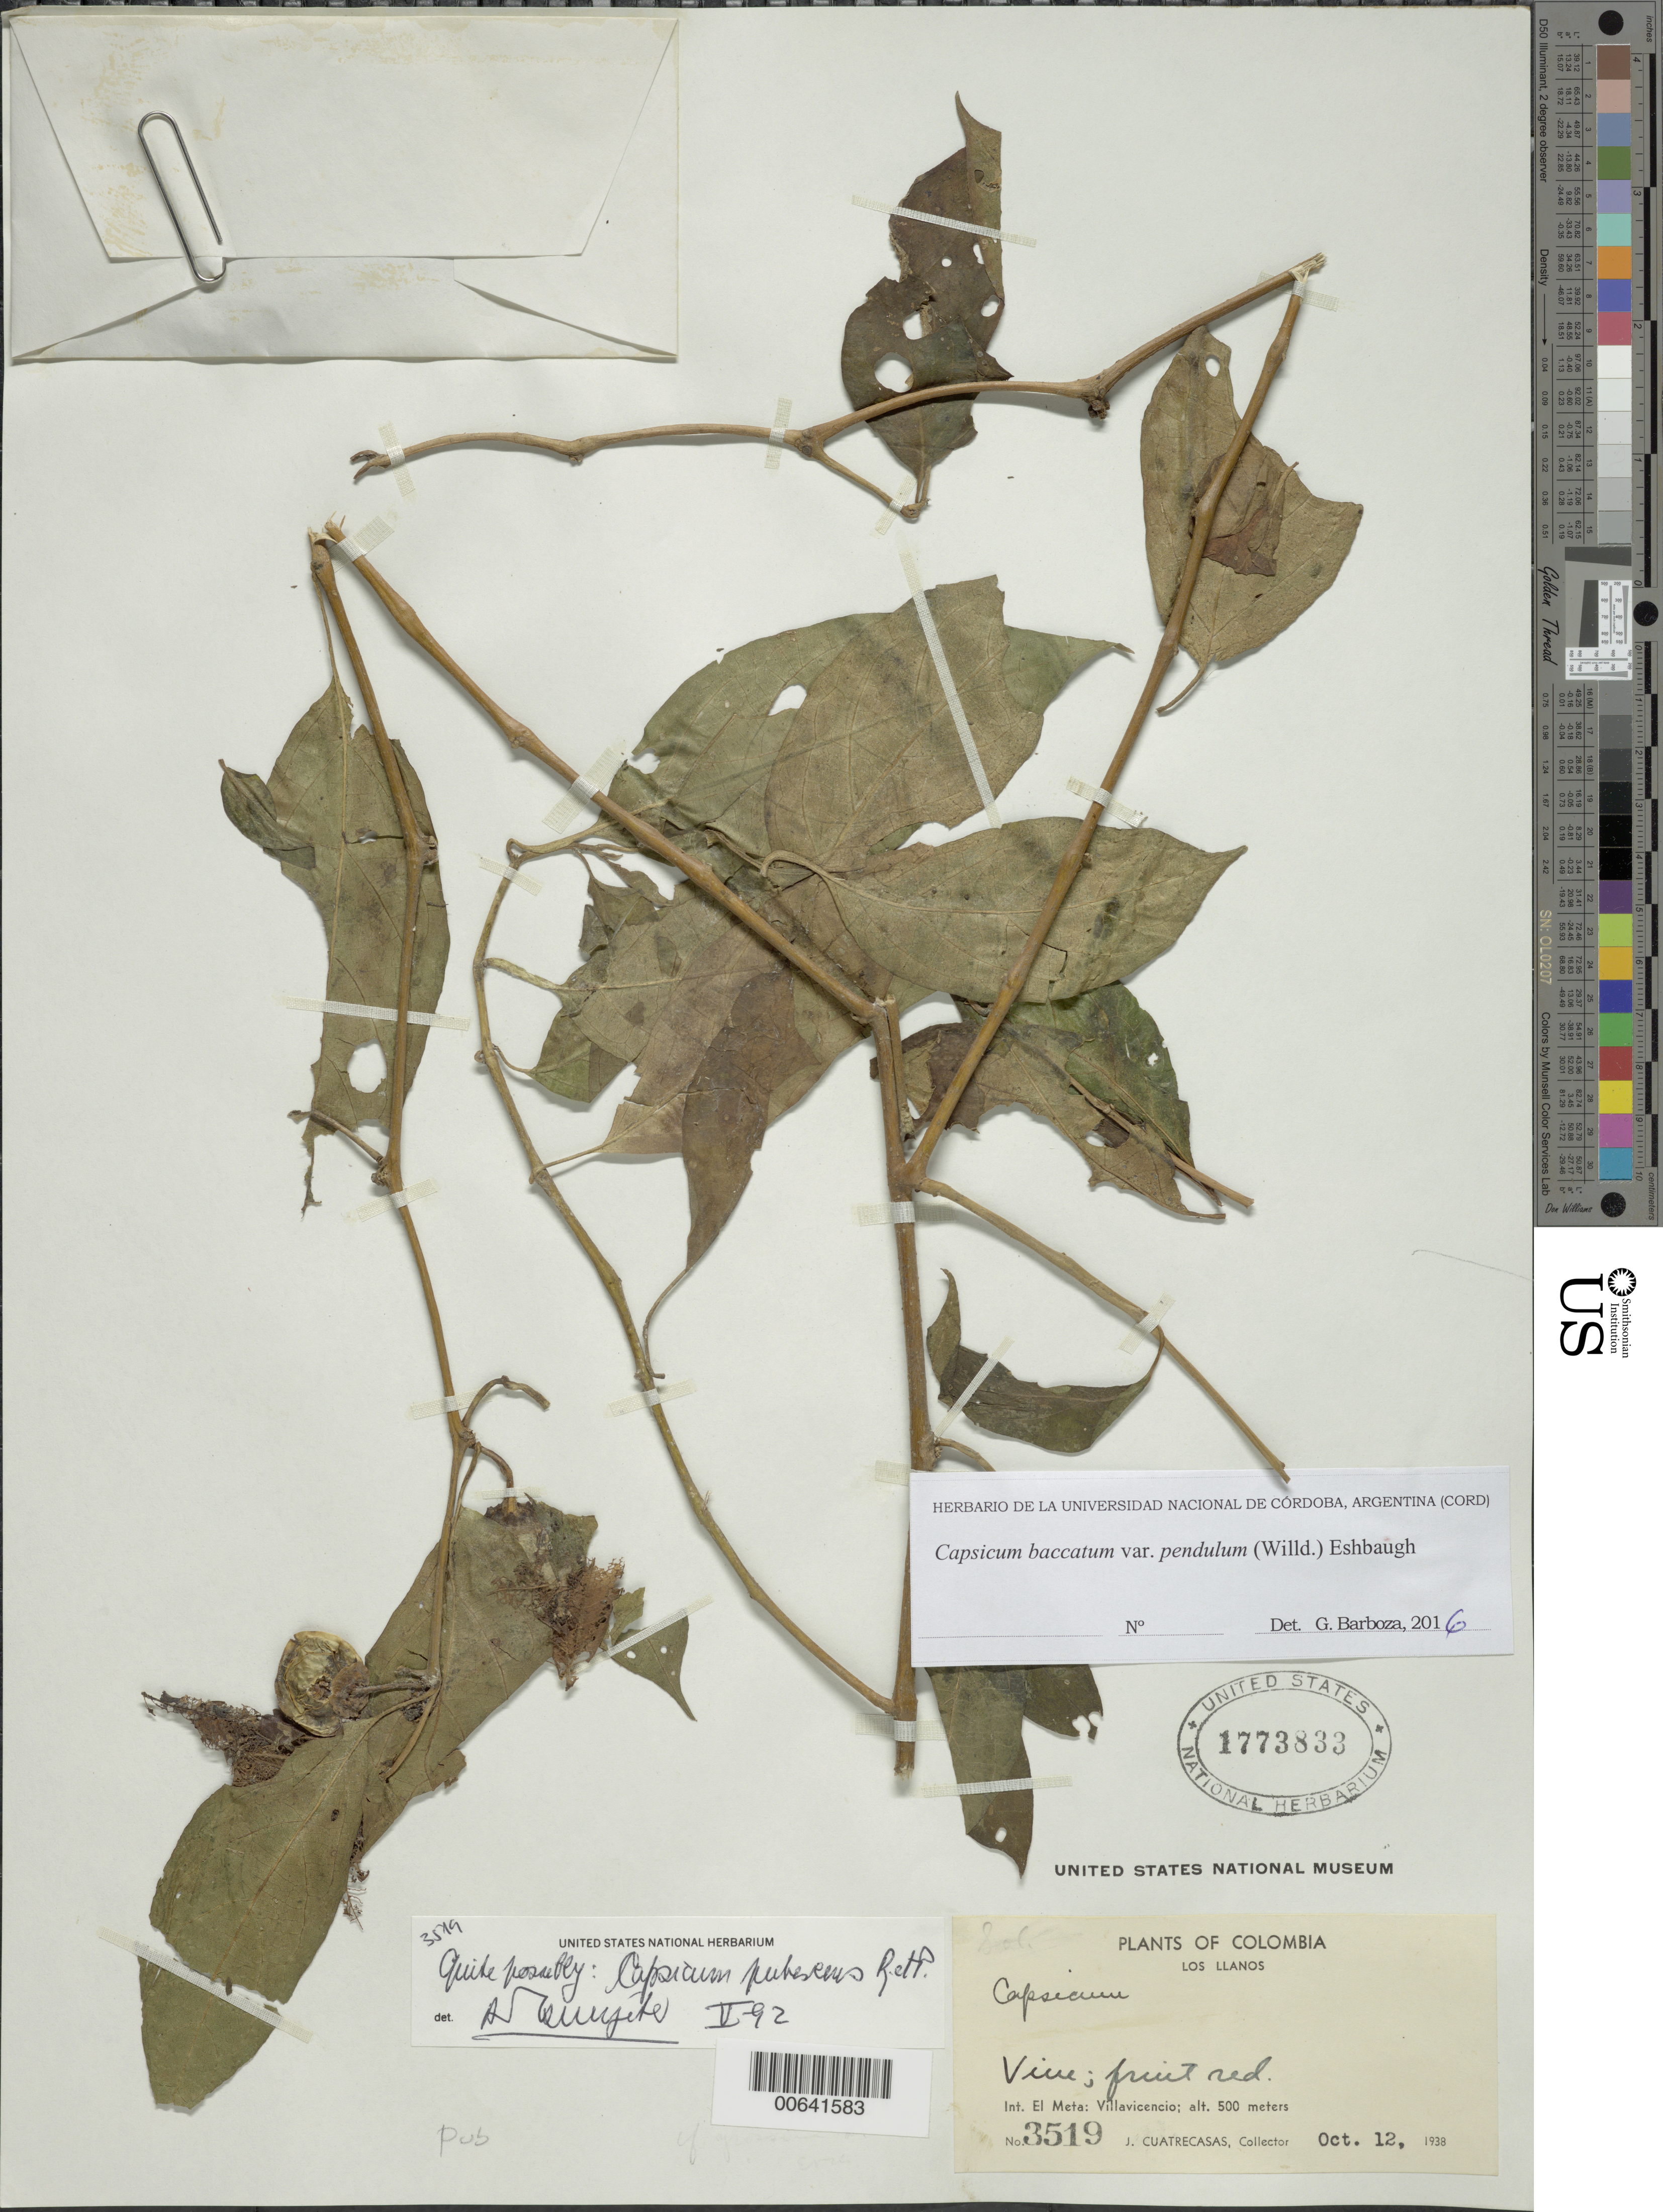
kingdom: Plantae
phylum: Tracheophyta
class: Magnoliopsida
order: Solanales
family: Solanaceae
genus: Capsicum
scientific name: Capsicum baccatum var. pendulum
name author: L.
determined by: Barboza, G. E., (CORD), Museo Botanico - Cordoba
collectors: J. Cuatrecasas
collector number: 3519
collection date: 1938-10-12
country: Colombia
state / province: Los Llanos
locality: Int. El Meta: Villavicencio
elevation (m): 500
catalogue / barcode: US 1773833